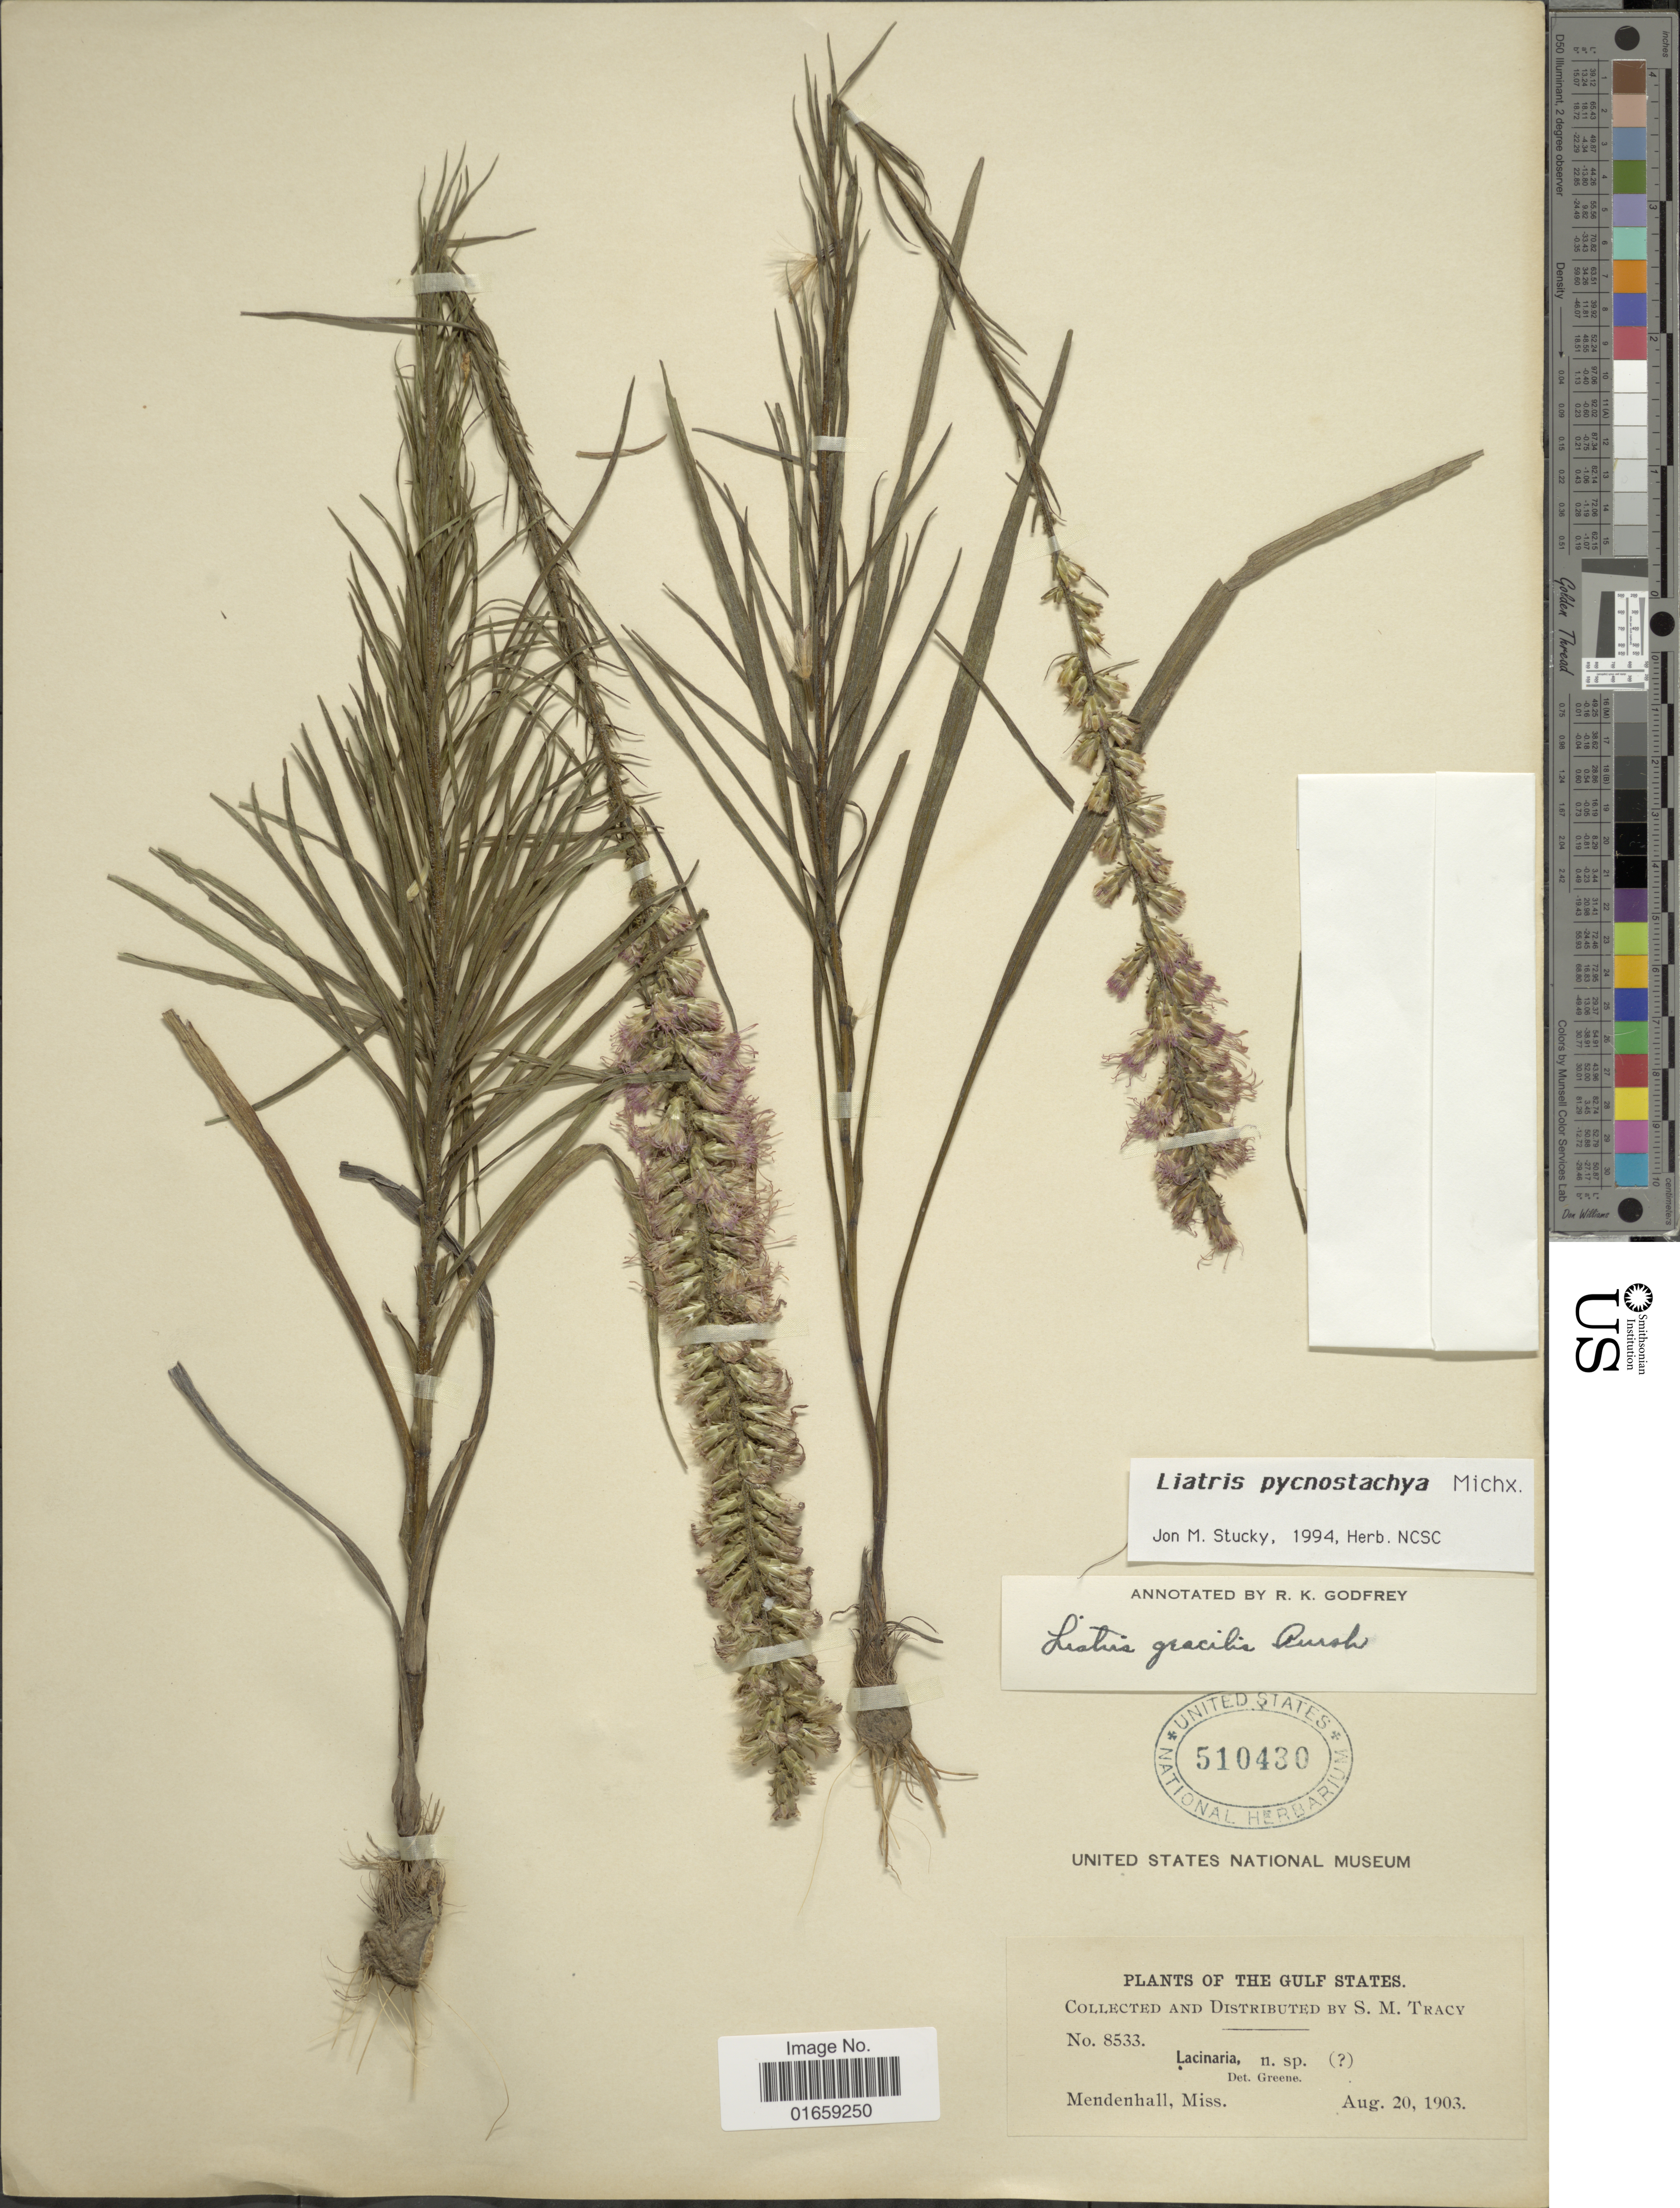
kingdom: Plantae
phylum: Tracheophyta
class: Magnoliopsida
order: Asterales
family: Asteraceae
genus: Liatris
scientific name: Liatris pycnostachya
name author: Michx.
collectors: S. Stracy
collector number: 8533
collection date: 1903-08-20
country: United States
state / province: Mississippi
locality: Mendenhall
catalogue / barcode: US 510430